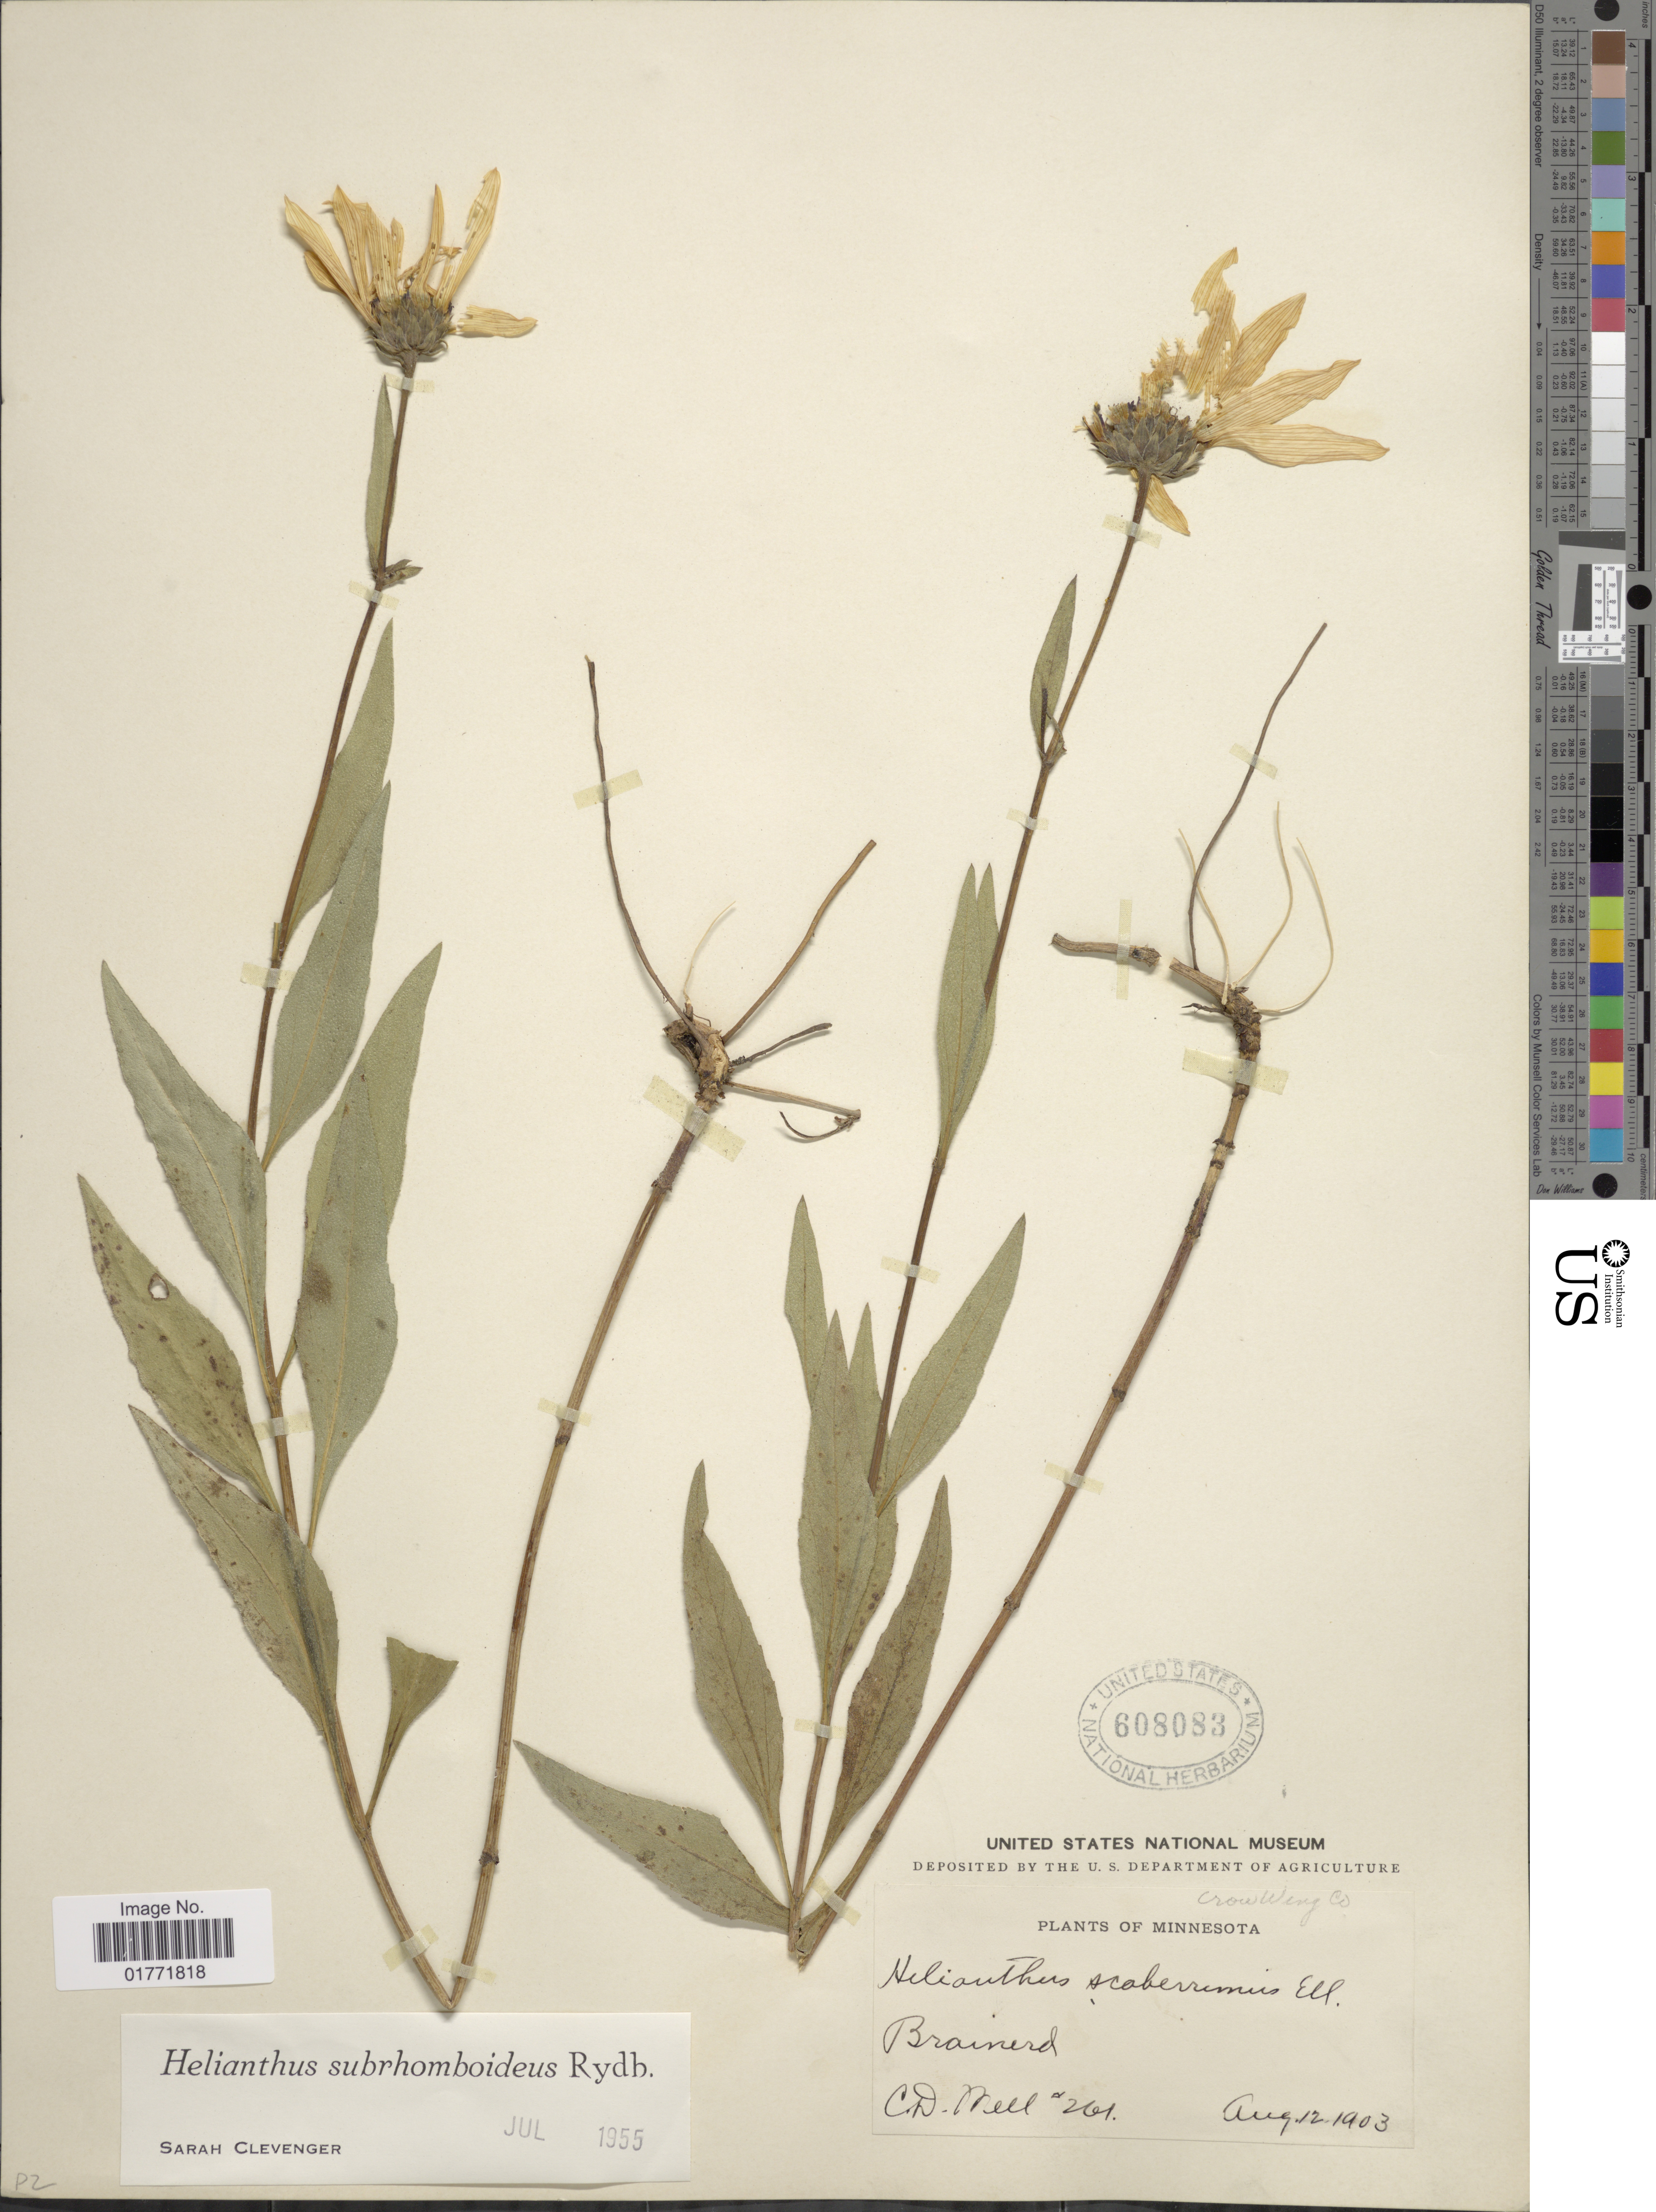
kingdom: Plantae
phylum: Tracheophyta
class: Magnoliopsida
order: Asterales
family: Asteraceae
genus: Helianthus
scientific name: Helianthus subrhomboideus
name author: Rydb.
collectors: C. D. Mell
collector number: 261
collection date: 1903-08-12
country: United States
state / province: Minnesota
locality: Minnesota. Brainerd.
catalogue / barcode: US 608083